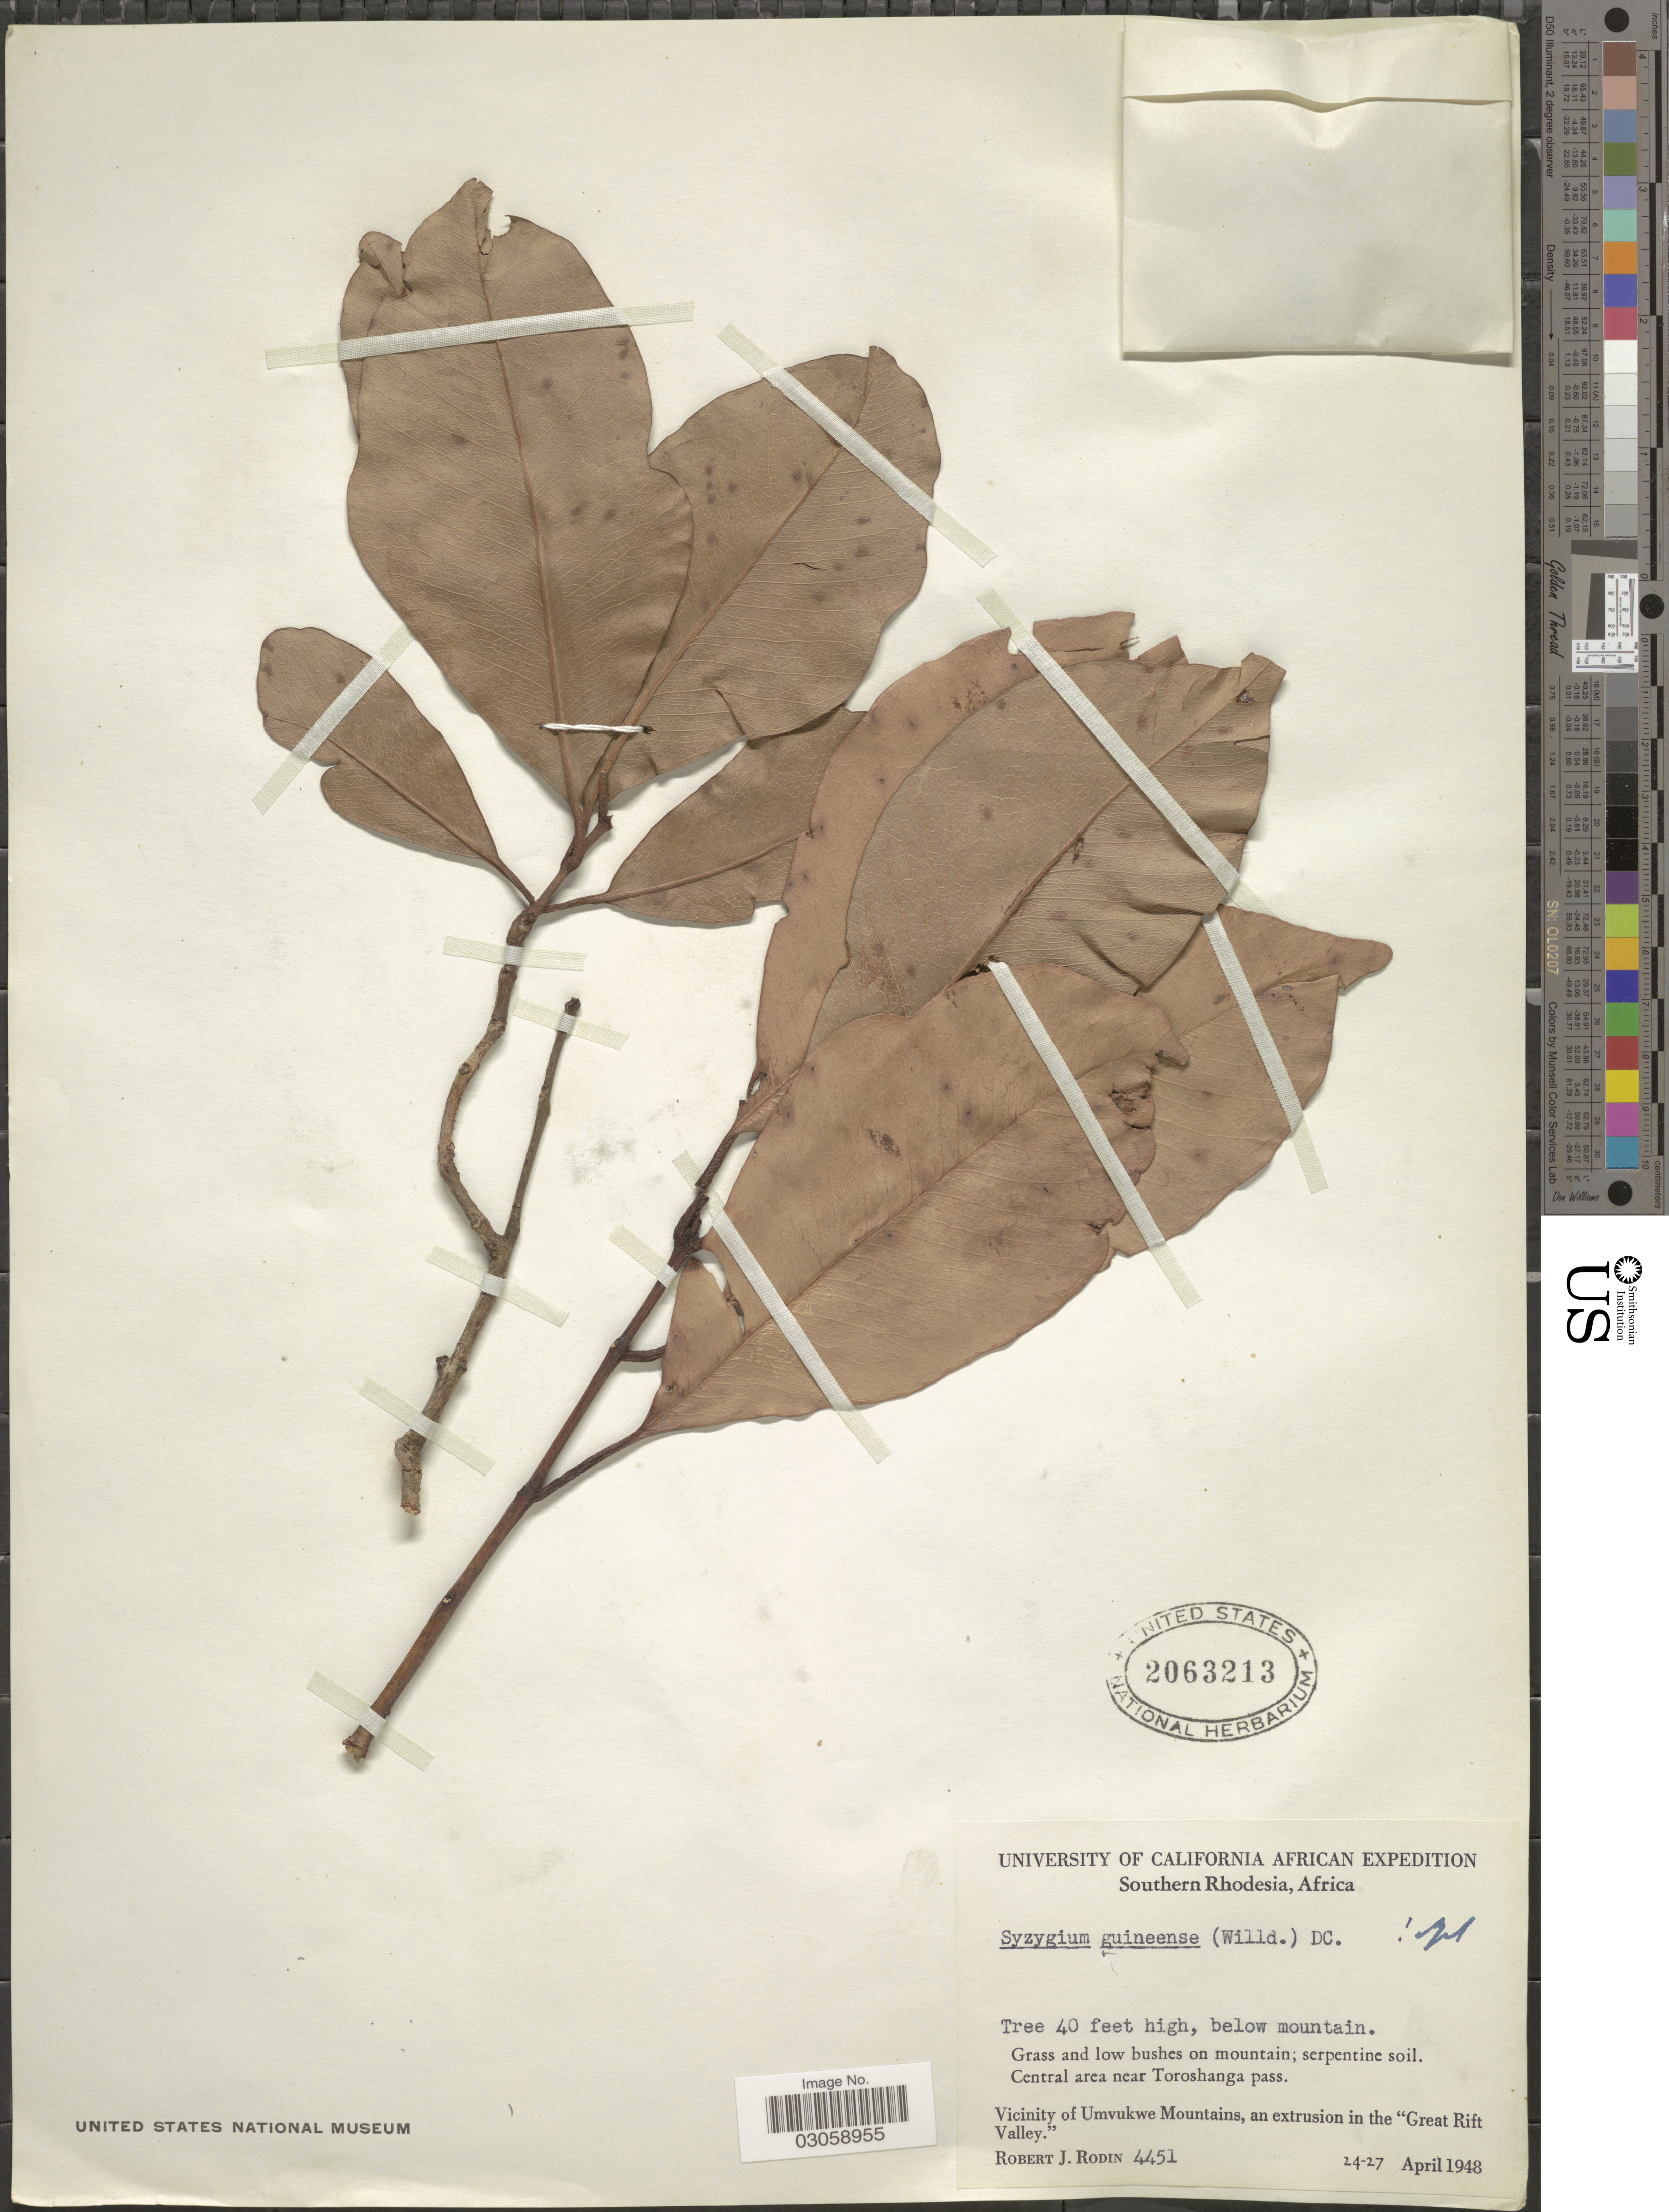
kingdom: Plantae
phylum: Tracheophyta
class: Magnoliopsida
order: Myrtales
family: Myrtaceae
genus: Syzygium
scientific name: Syzygium guineense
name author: (Willd.) DC.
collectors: R. J. Rodin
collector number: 4451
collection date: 1948-04-24/1948-04-27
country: Zimbabwe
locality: Southern Rhodesia, Africa, Central area near Toroshanga pass, Vicinity of Umvukwe Mountains, an extrusion in the "Great Rift Valley".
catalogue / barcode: US 2063213